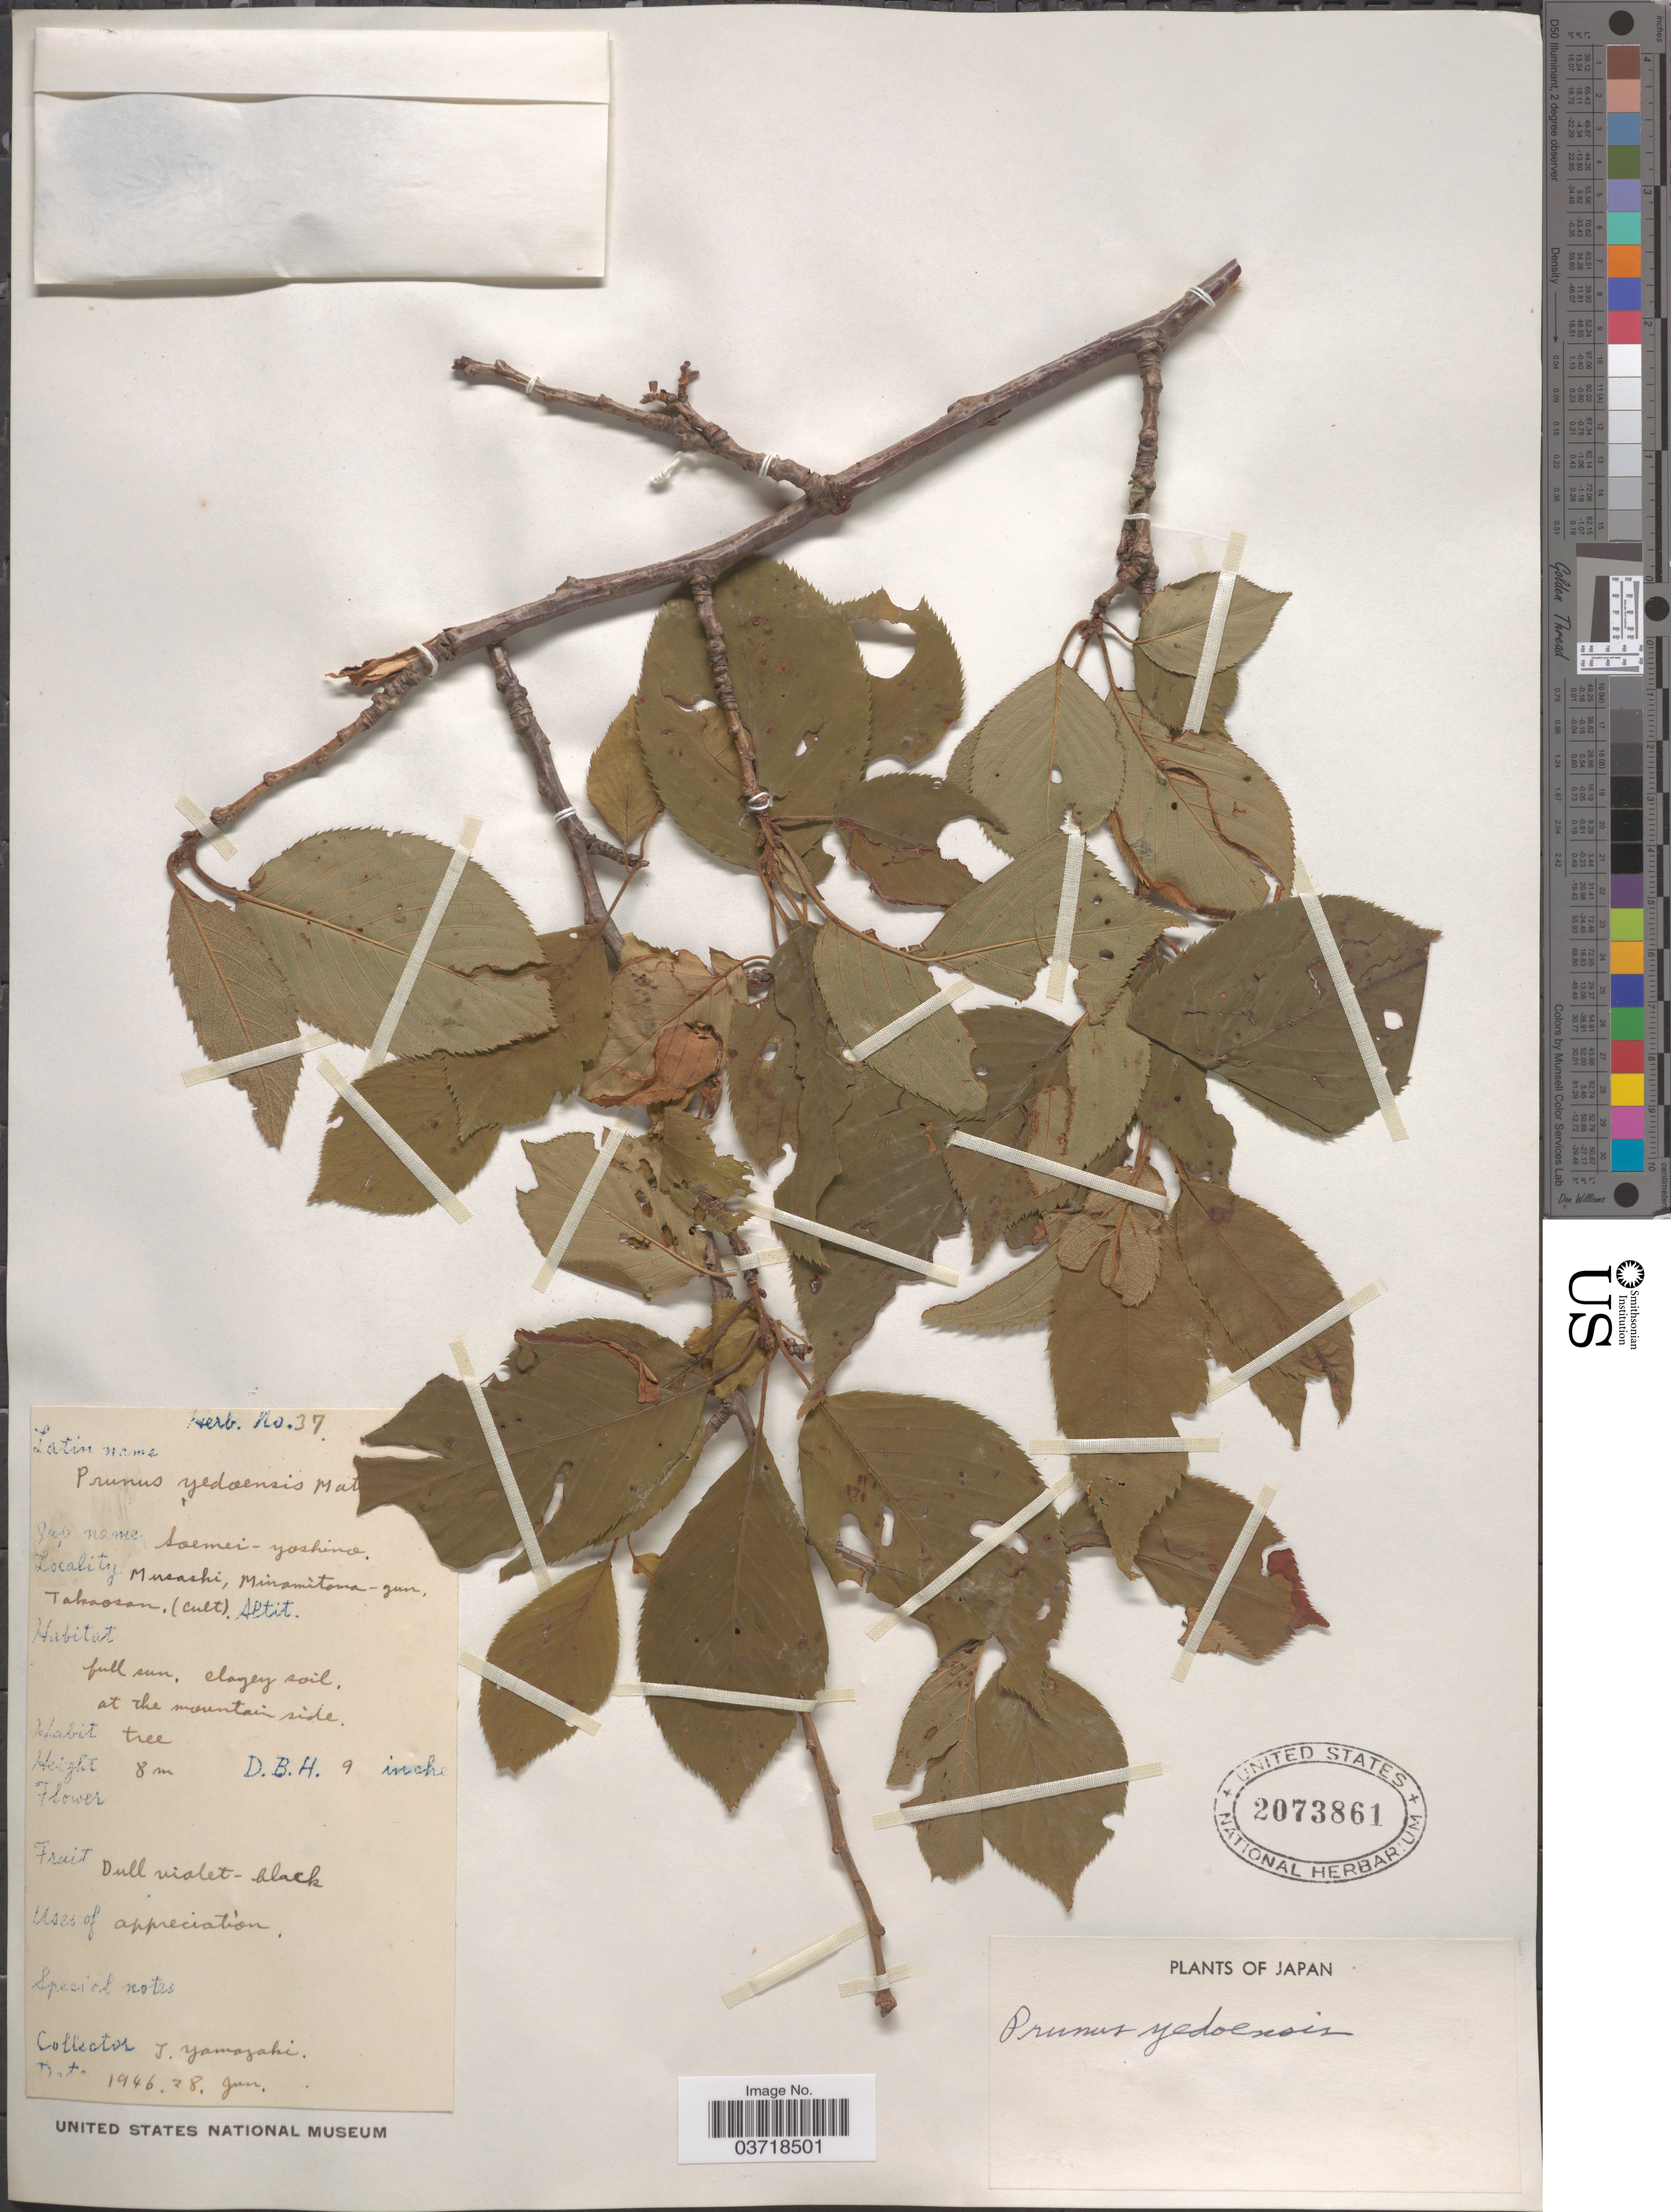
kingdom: Plantae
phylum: Tracheophyta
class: Magnoliopsida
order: Rosales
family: Rosaceae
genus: Prunus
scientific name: Prunus yedoensis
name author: Matsum.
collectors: T. Yamazaki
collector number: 37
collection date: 1946-06-28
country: Japan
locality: Musashi, Minamitama-gun, Takaosan.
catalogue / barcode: US 2073861